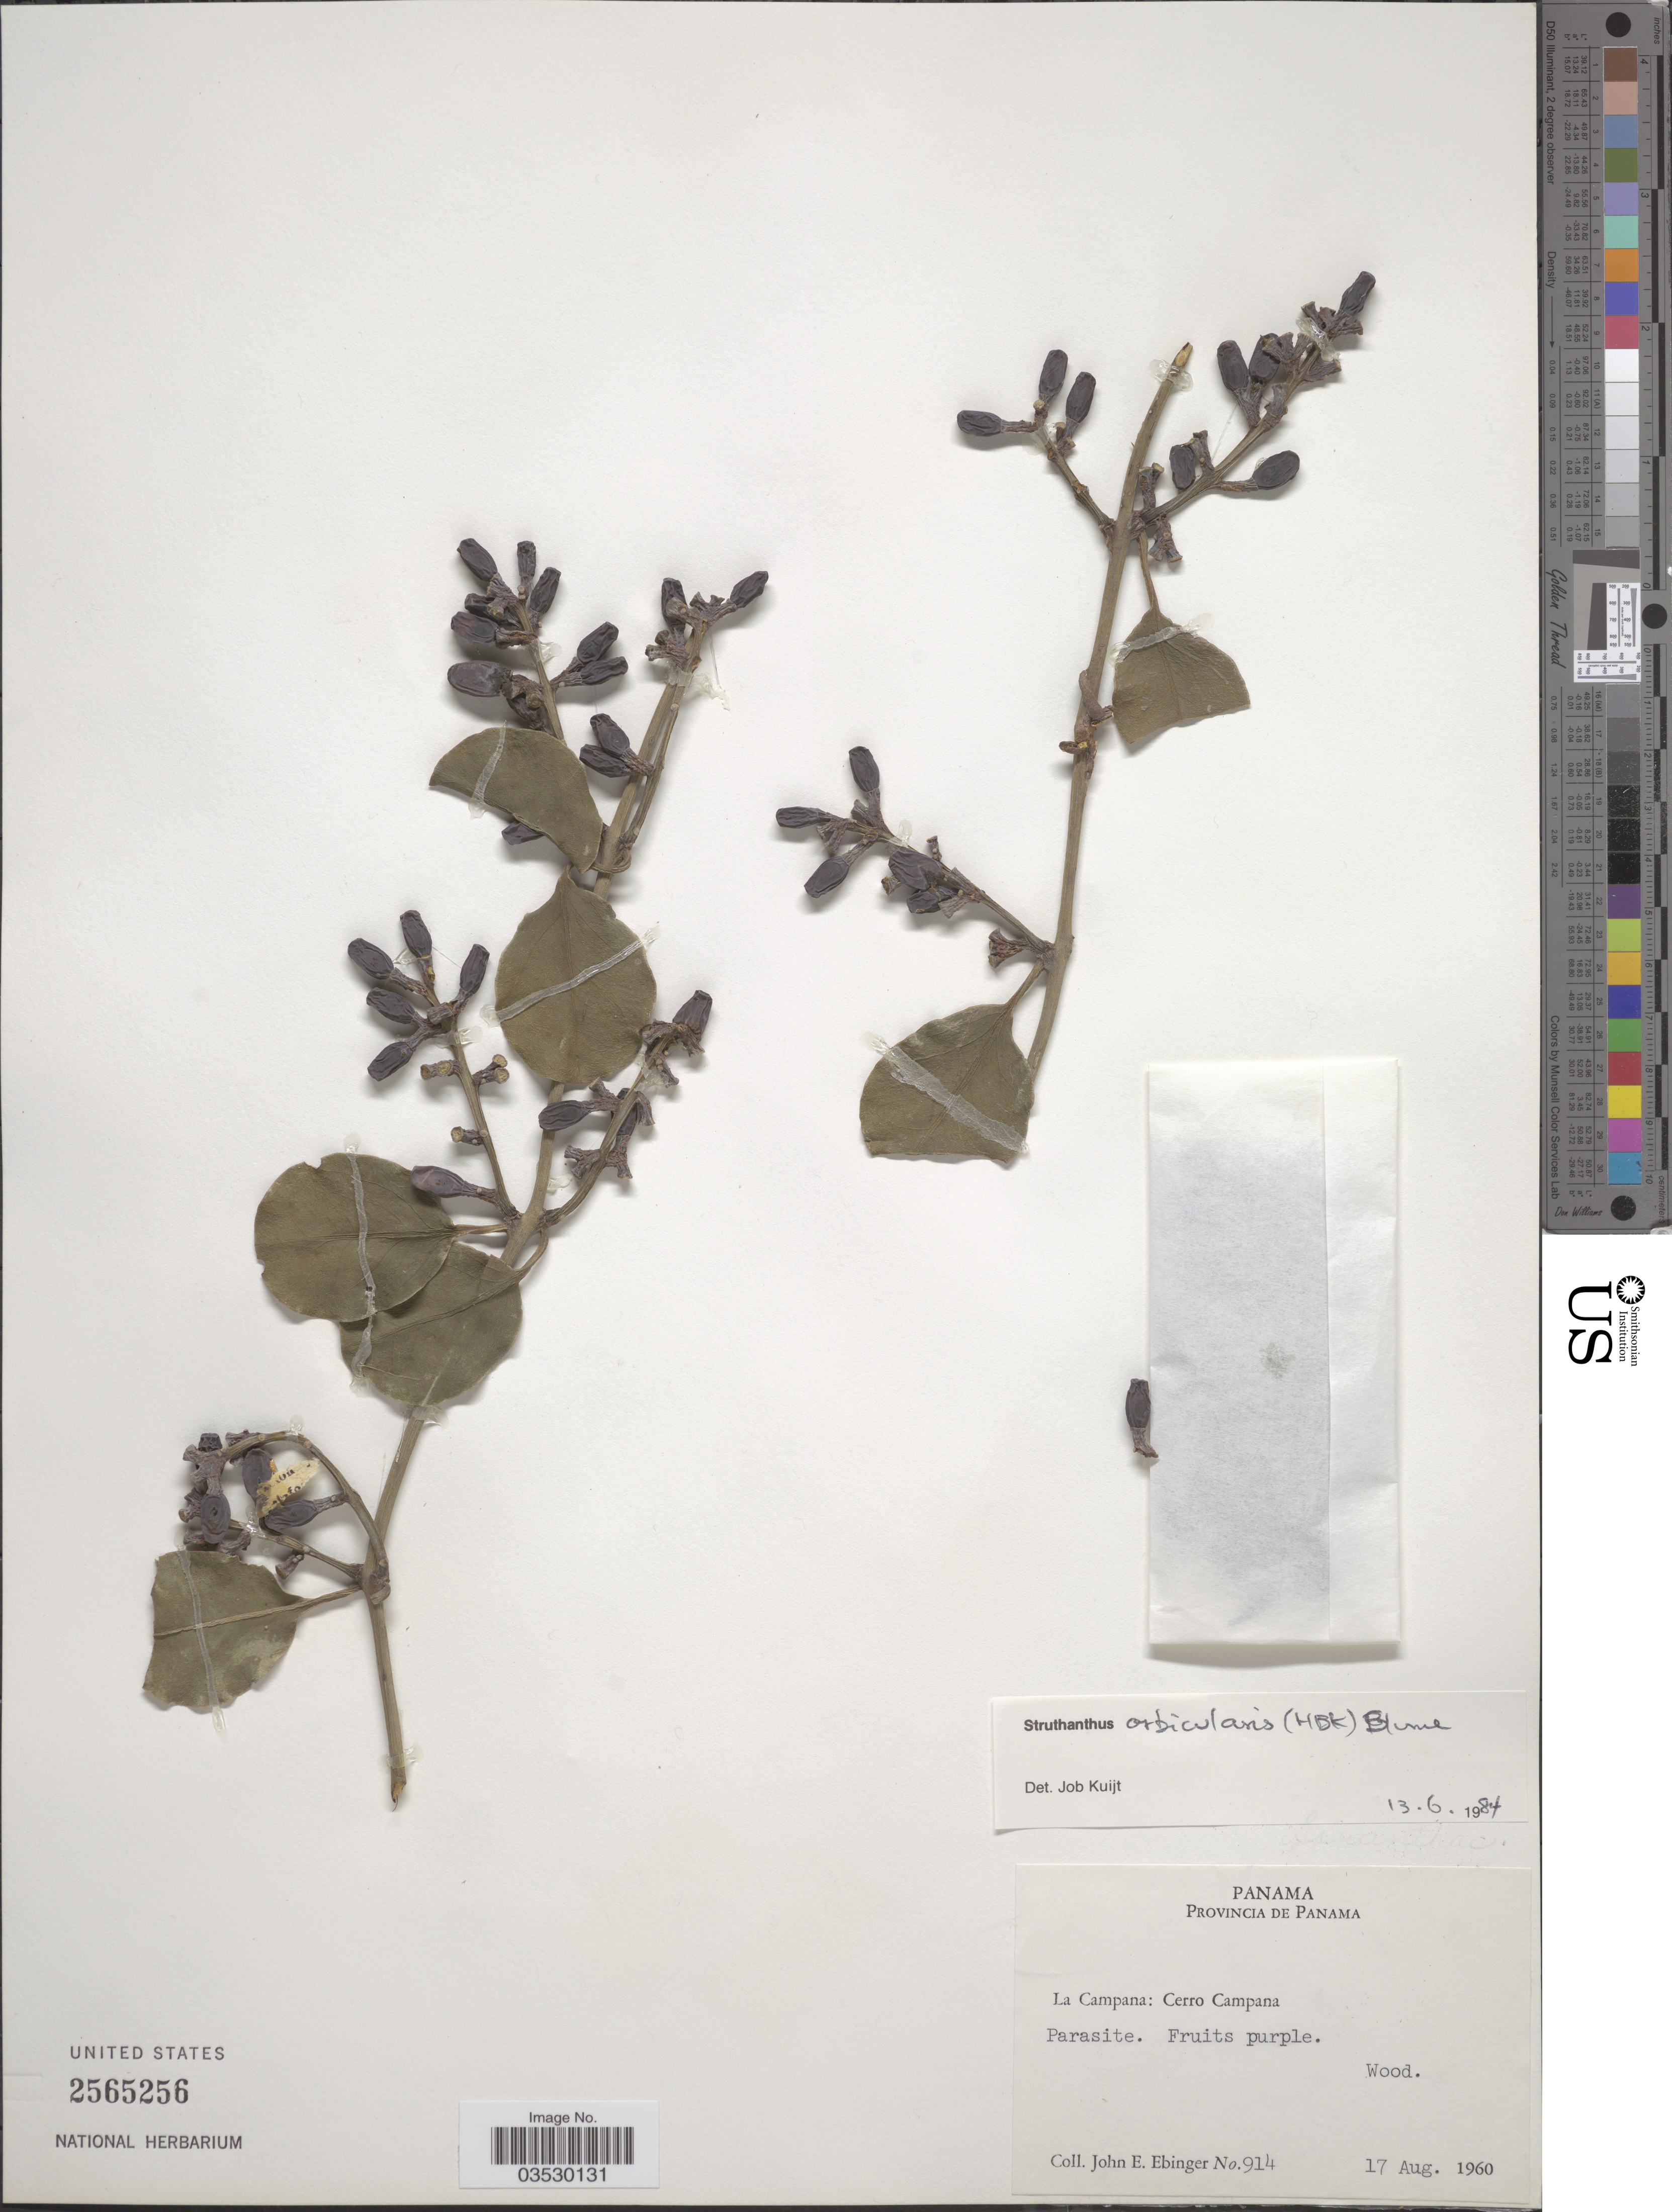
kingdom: Plantae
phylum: Tracheophyta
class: Magnoliopsida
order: Santalales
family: Loranthaceae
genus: Struthanthus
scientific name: Struthanthus orbicularis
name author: (Kunth) Blume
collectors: J. Ebinger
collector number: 914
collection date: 1960-08-17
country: Panama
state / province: Panamá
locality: La Campana: Cerro Campana.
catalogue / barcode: US 2565256